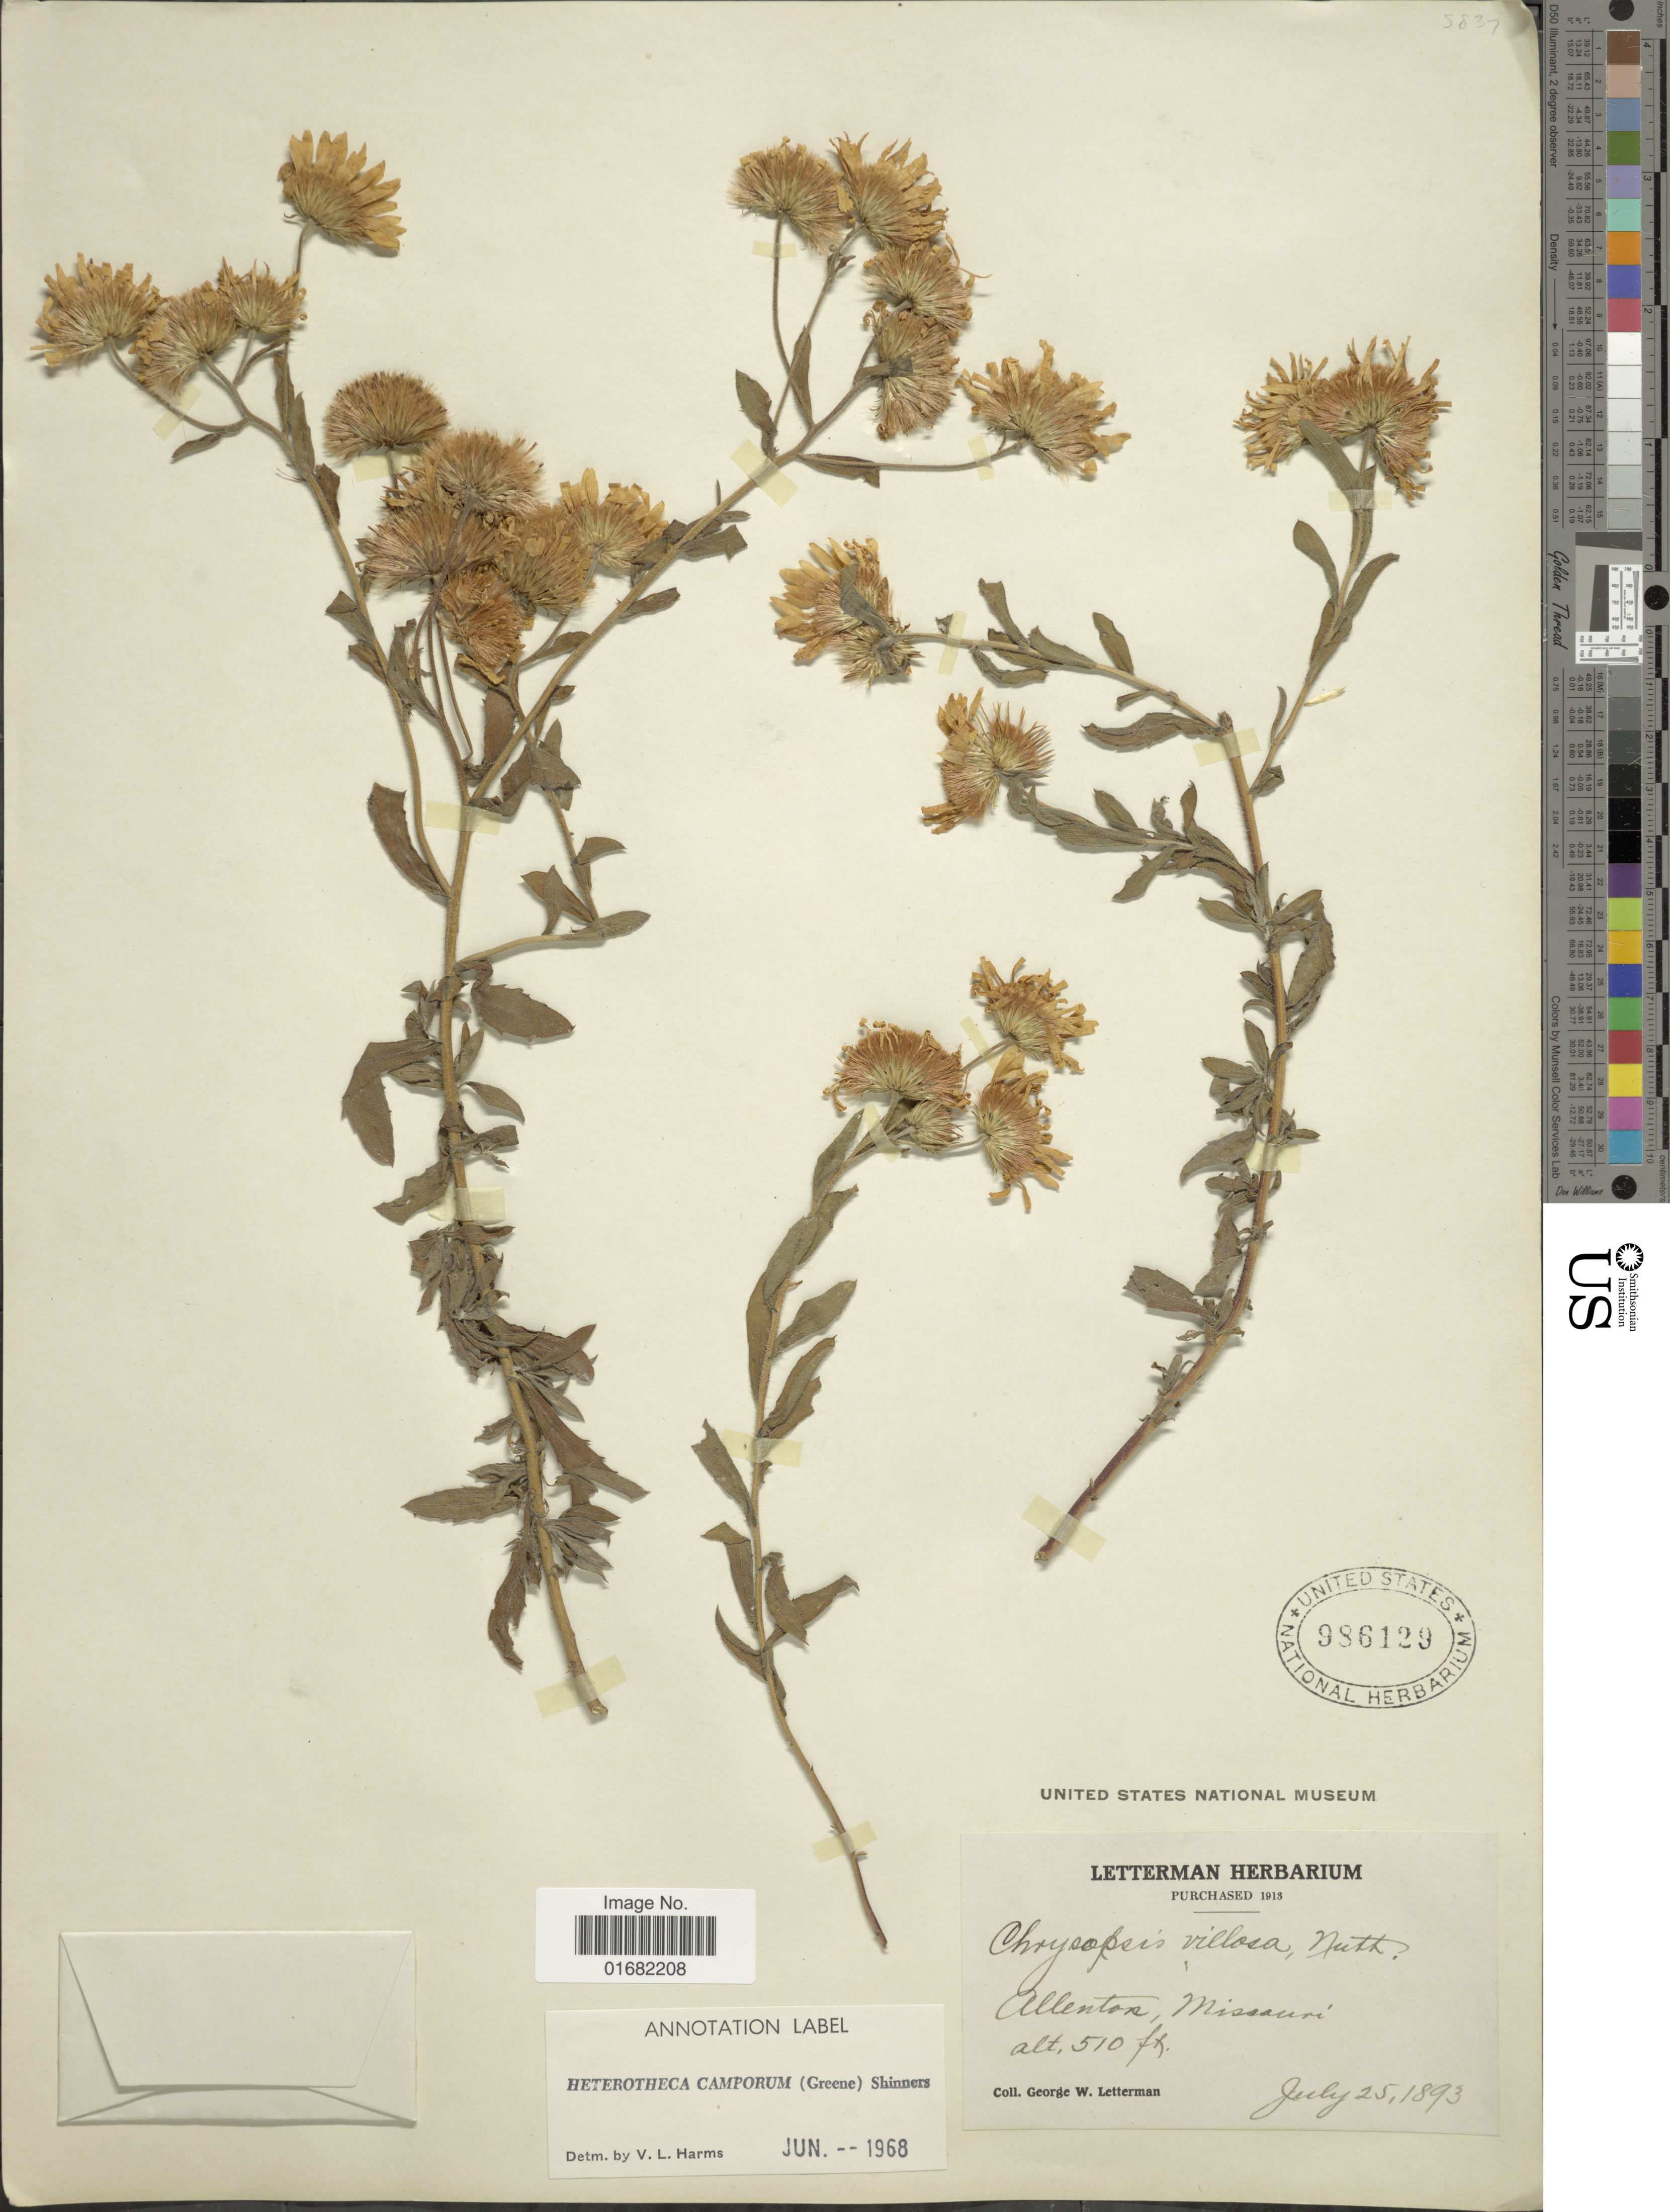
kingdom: Plantae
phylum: Tracheophyta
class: Magnoliopsida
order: Asterales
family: Asteraceae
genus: Heterotheca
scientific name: Heterotheca camporum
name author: (Greene) Shinners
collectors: G. W. Letterman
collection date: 1893-07-25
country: United States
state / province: Missouri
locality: Allenton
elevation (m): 155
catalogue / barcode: US 986129